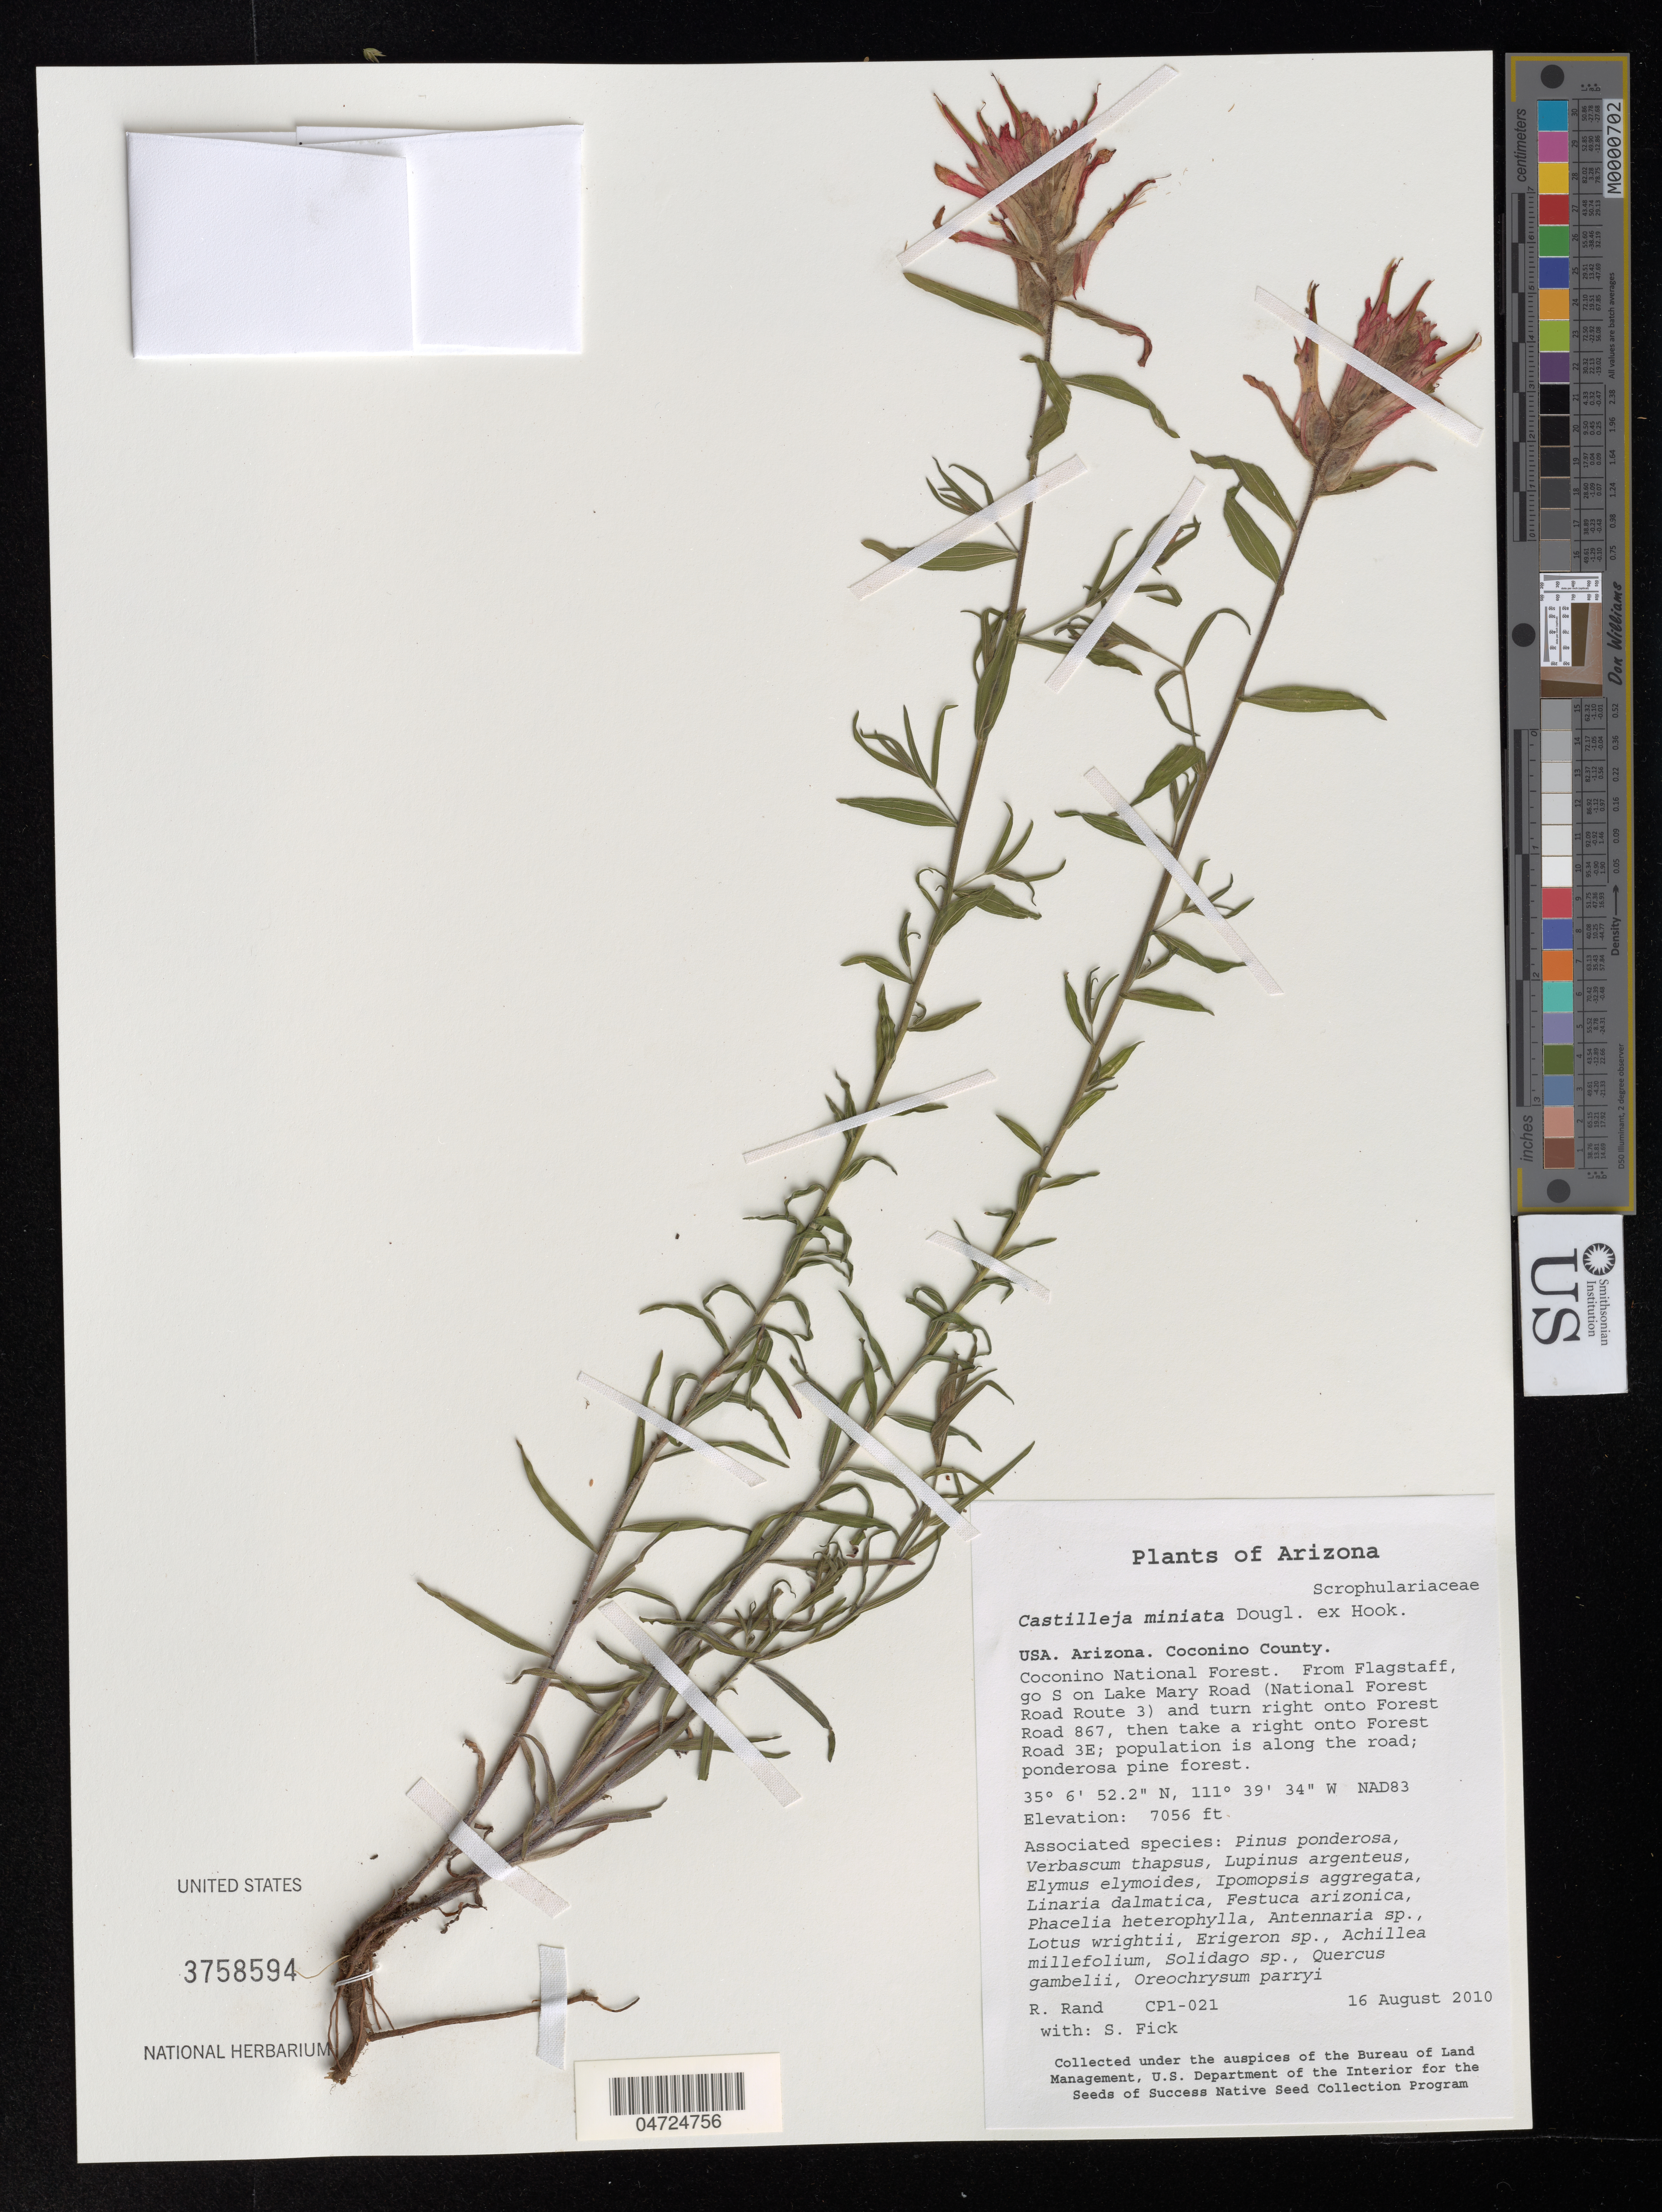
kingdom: Plantae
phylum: Tracheophyta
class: Magnoliopsida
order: Lamiales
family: Orobanchaceae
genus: Castilleja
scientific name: Castilleja miniata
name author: Douglas ex Hook.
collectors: R. Rand & S. Fick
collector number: CP1-021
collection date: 2010-08-16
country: United States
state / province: Arizona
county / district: Coconino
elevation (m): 2151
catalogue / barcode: US 3758594